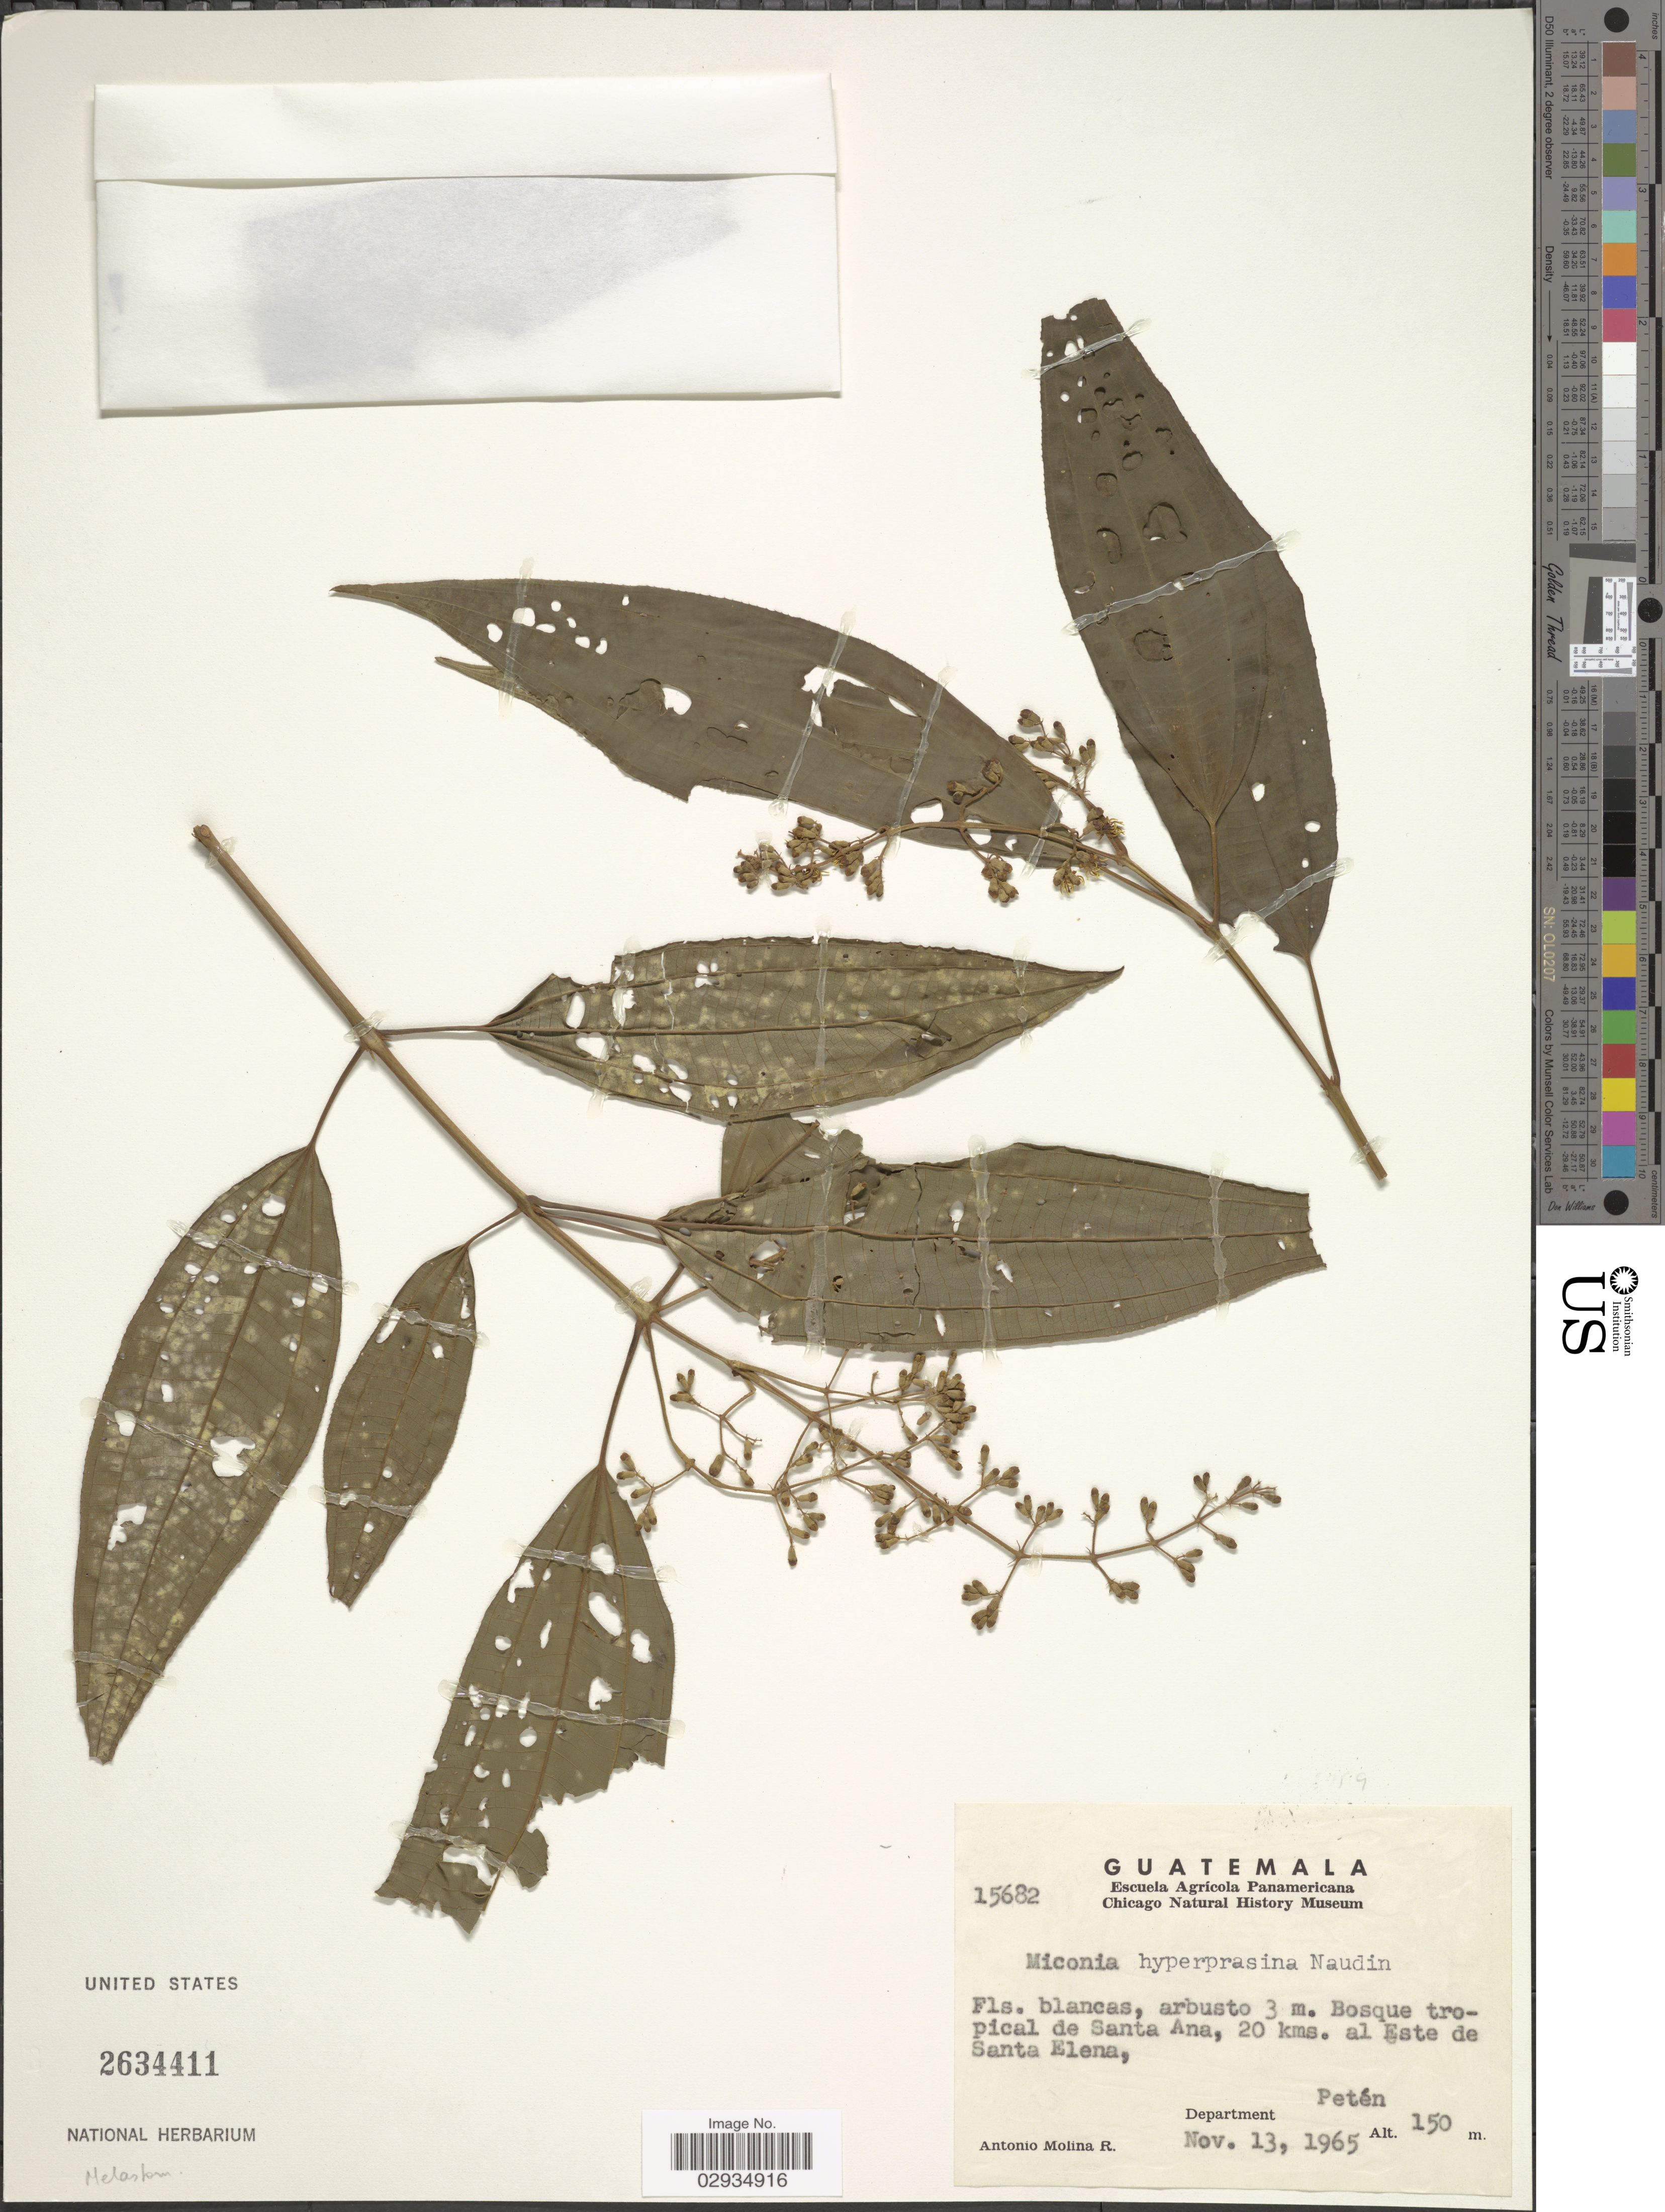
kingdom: Plantae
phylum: Tracheophyta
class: Magnoliopsida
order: Myrtales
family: Melastomataceae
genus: Miconia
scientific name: Miconia laevigata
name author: (L.) D. Don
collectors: A. Molina R.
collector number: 15682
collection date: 1965-11-13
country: Guatemala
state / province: El Petén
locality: Santa Ana, 20 kms. al Este de Santa Elena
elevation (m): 150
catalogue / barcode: US 2634411